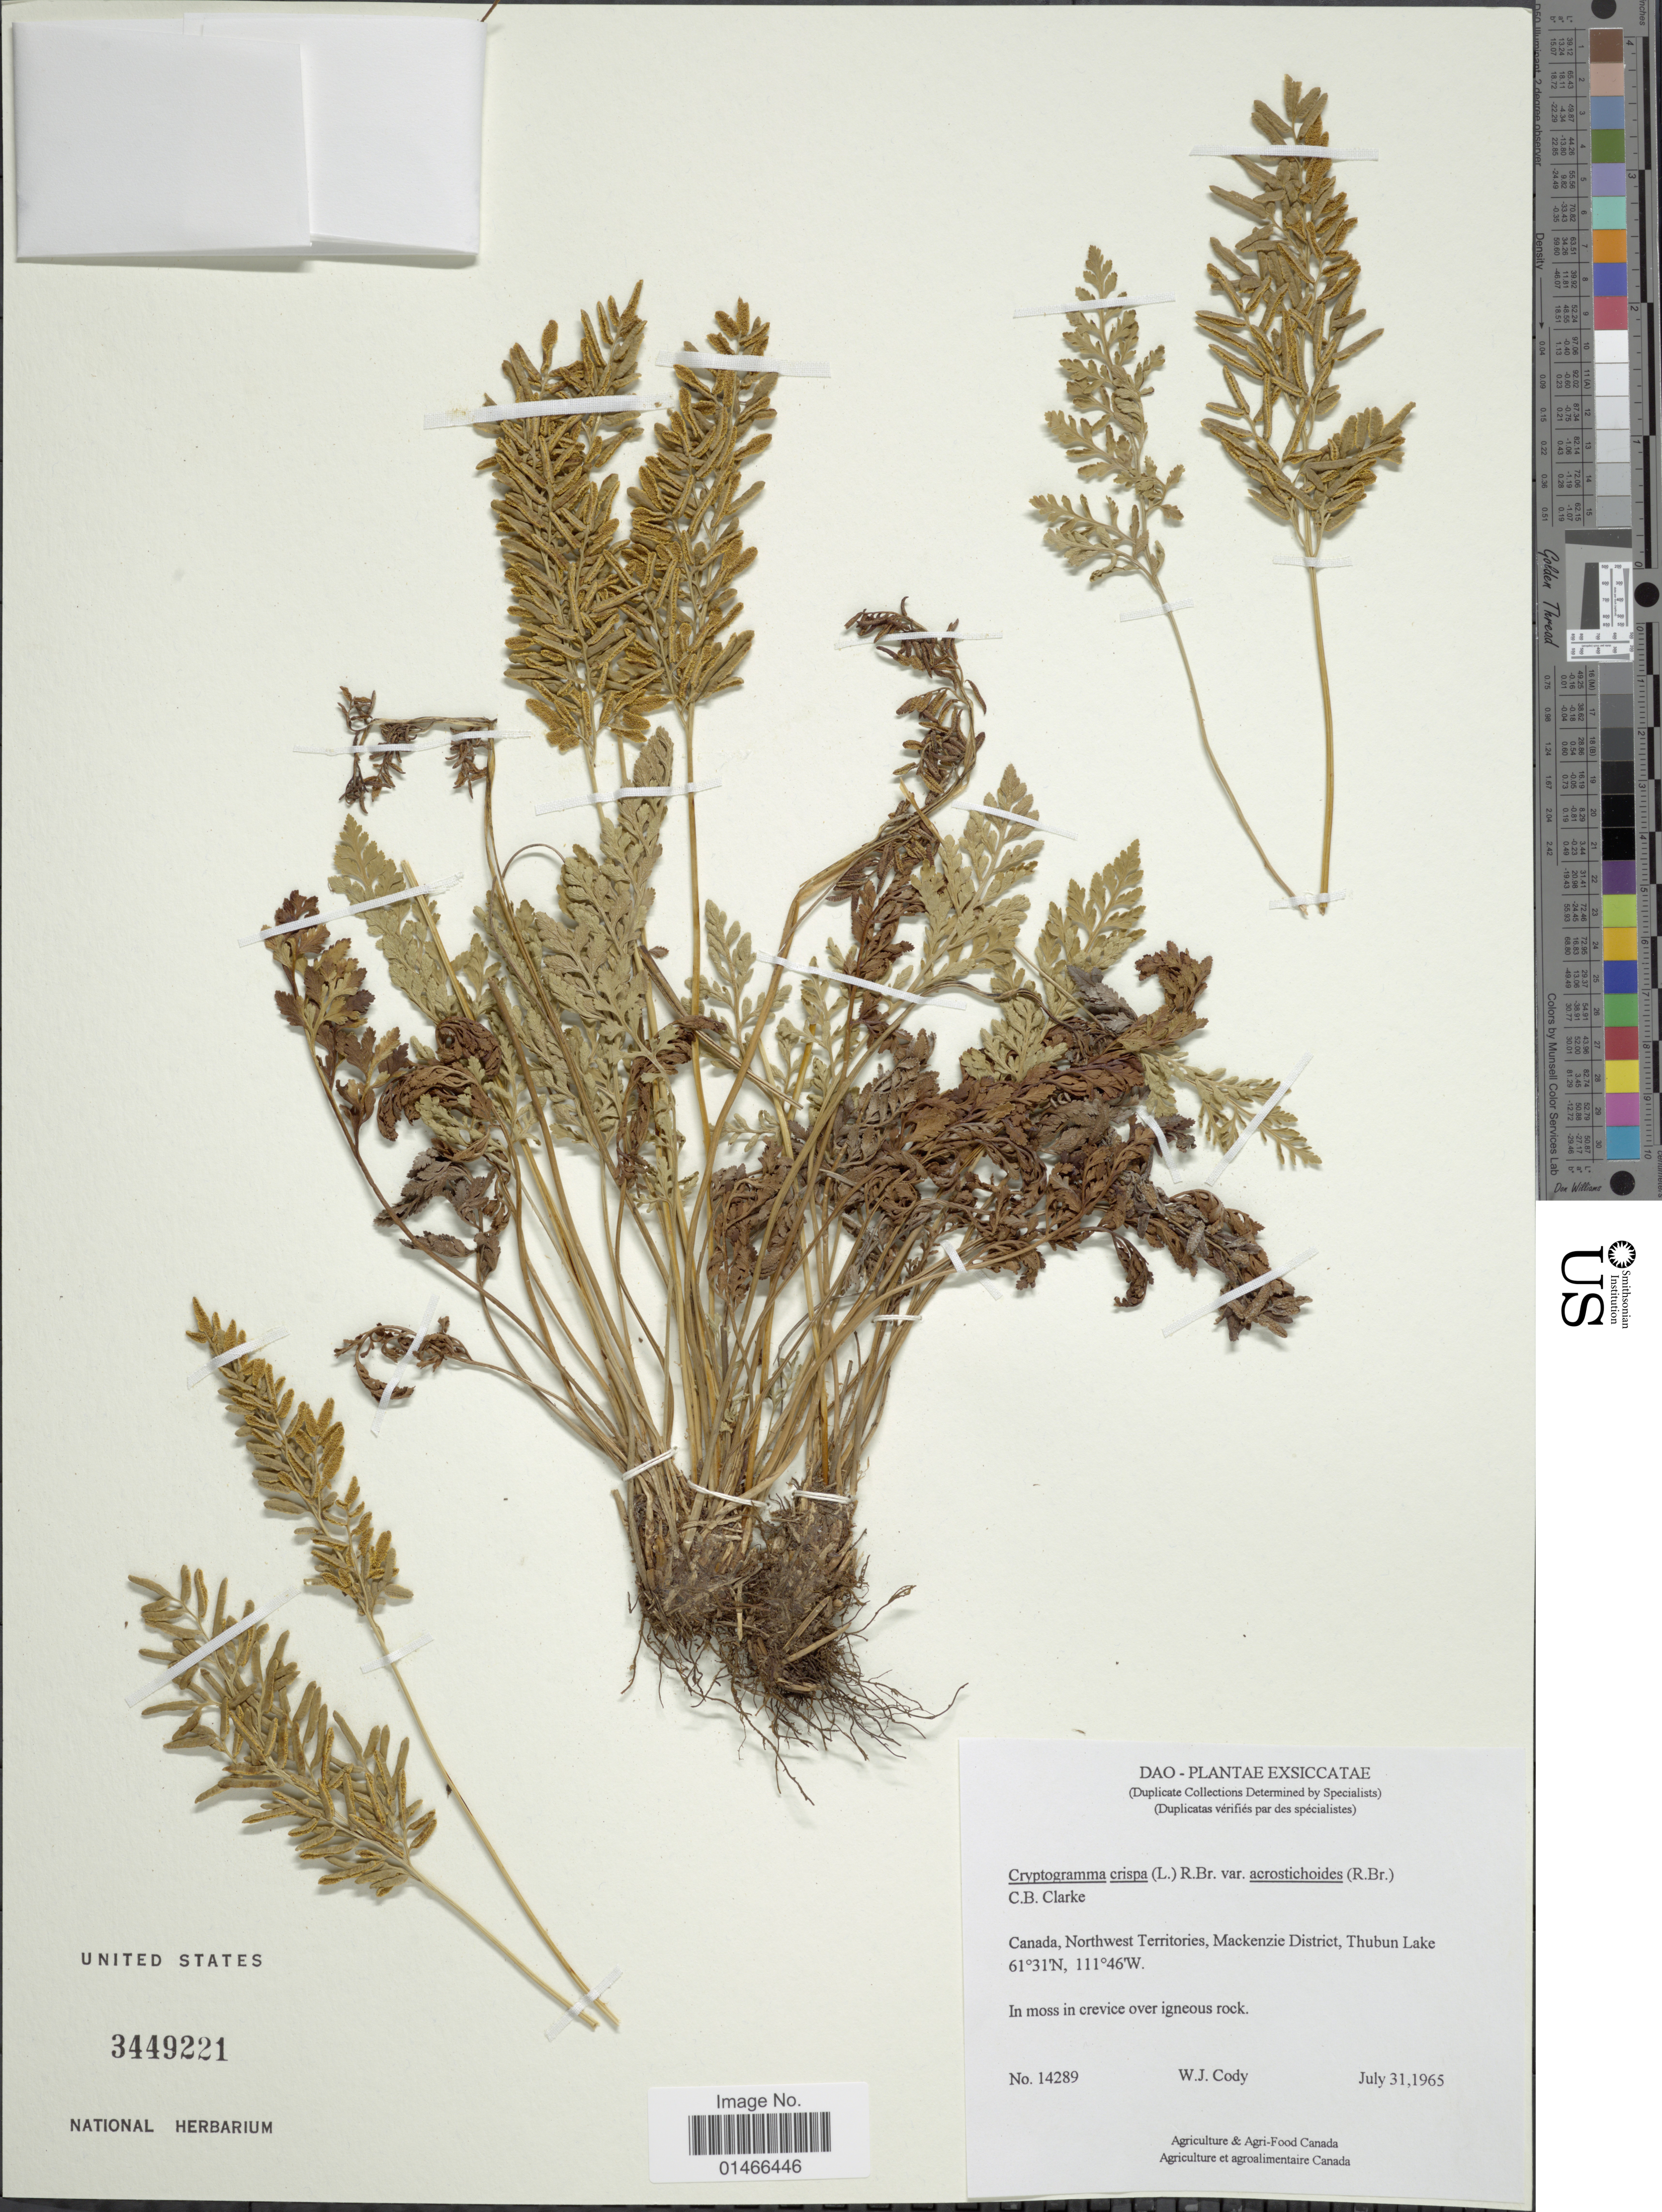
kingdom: Plantae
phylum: Tracheophyta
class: Polypodiopsida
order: Polypodiales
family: Pteridaceae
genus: Cryptogramma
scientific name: Cryptogramma acrostichoides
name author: R. Br.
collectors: W. Cody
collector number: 14289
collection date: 1965-07-31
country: Canada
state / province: Northwest Territories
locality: Mackenzie District, Thubun Lake. Dao.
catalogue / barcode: US 3449221